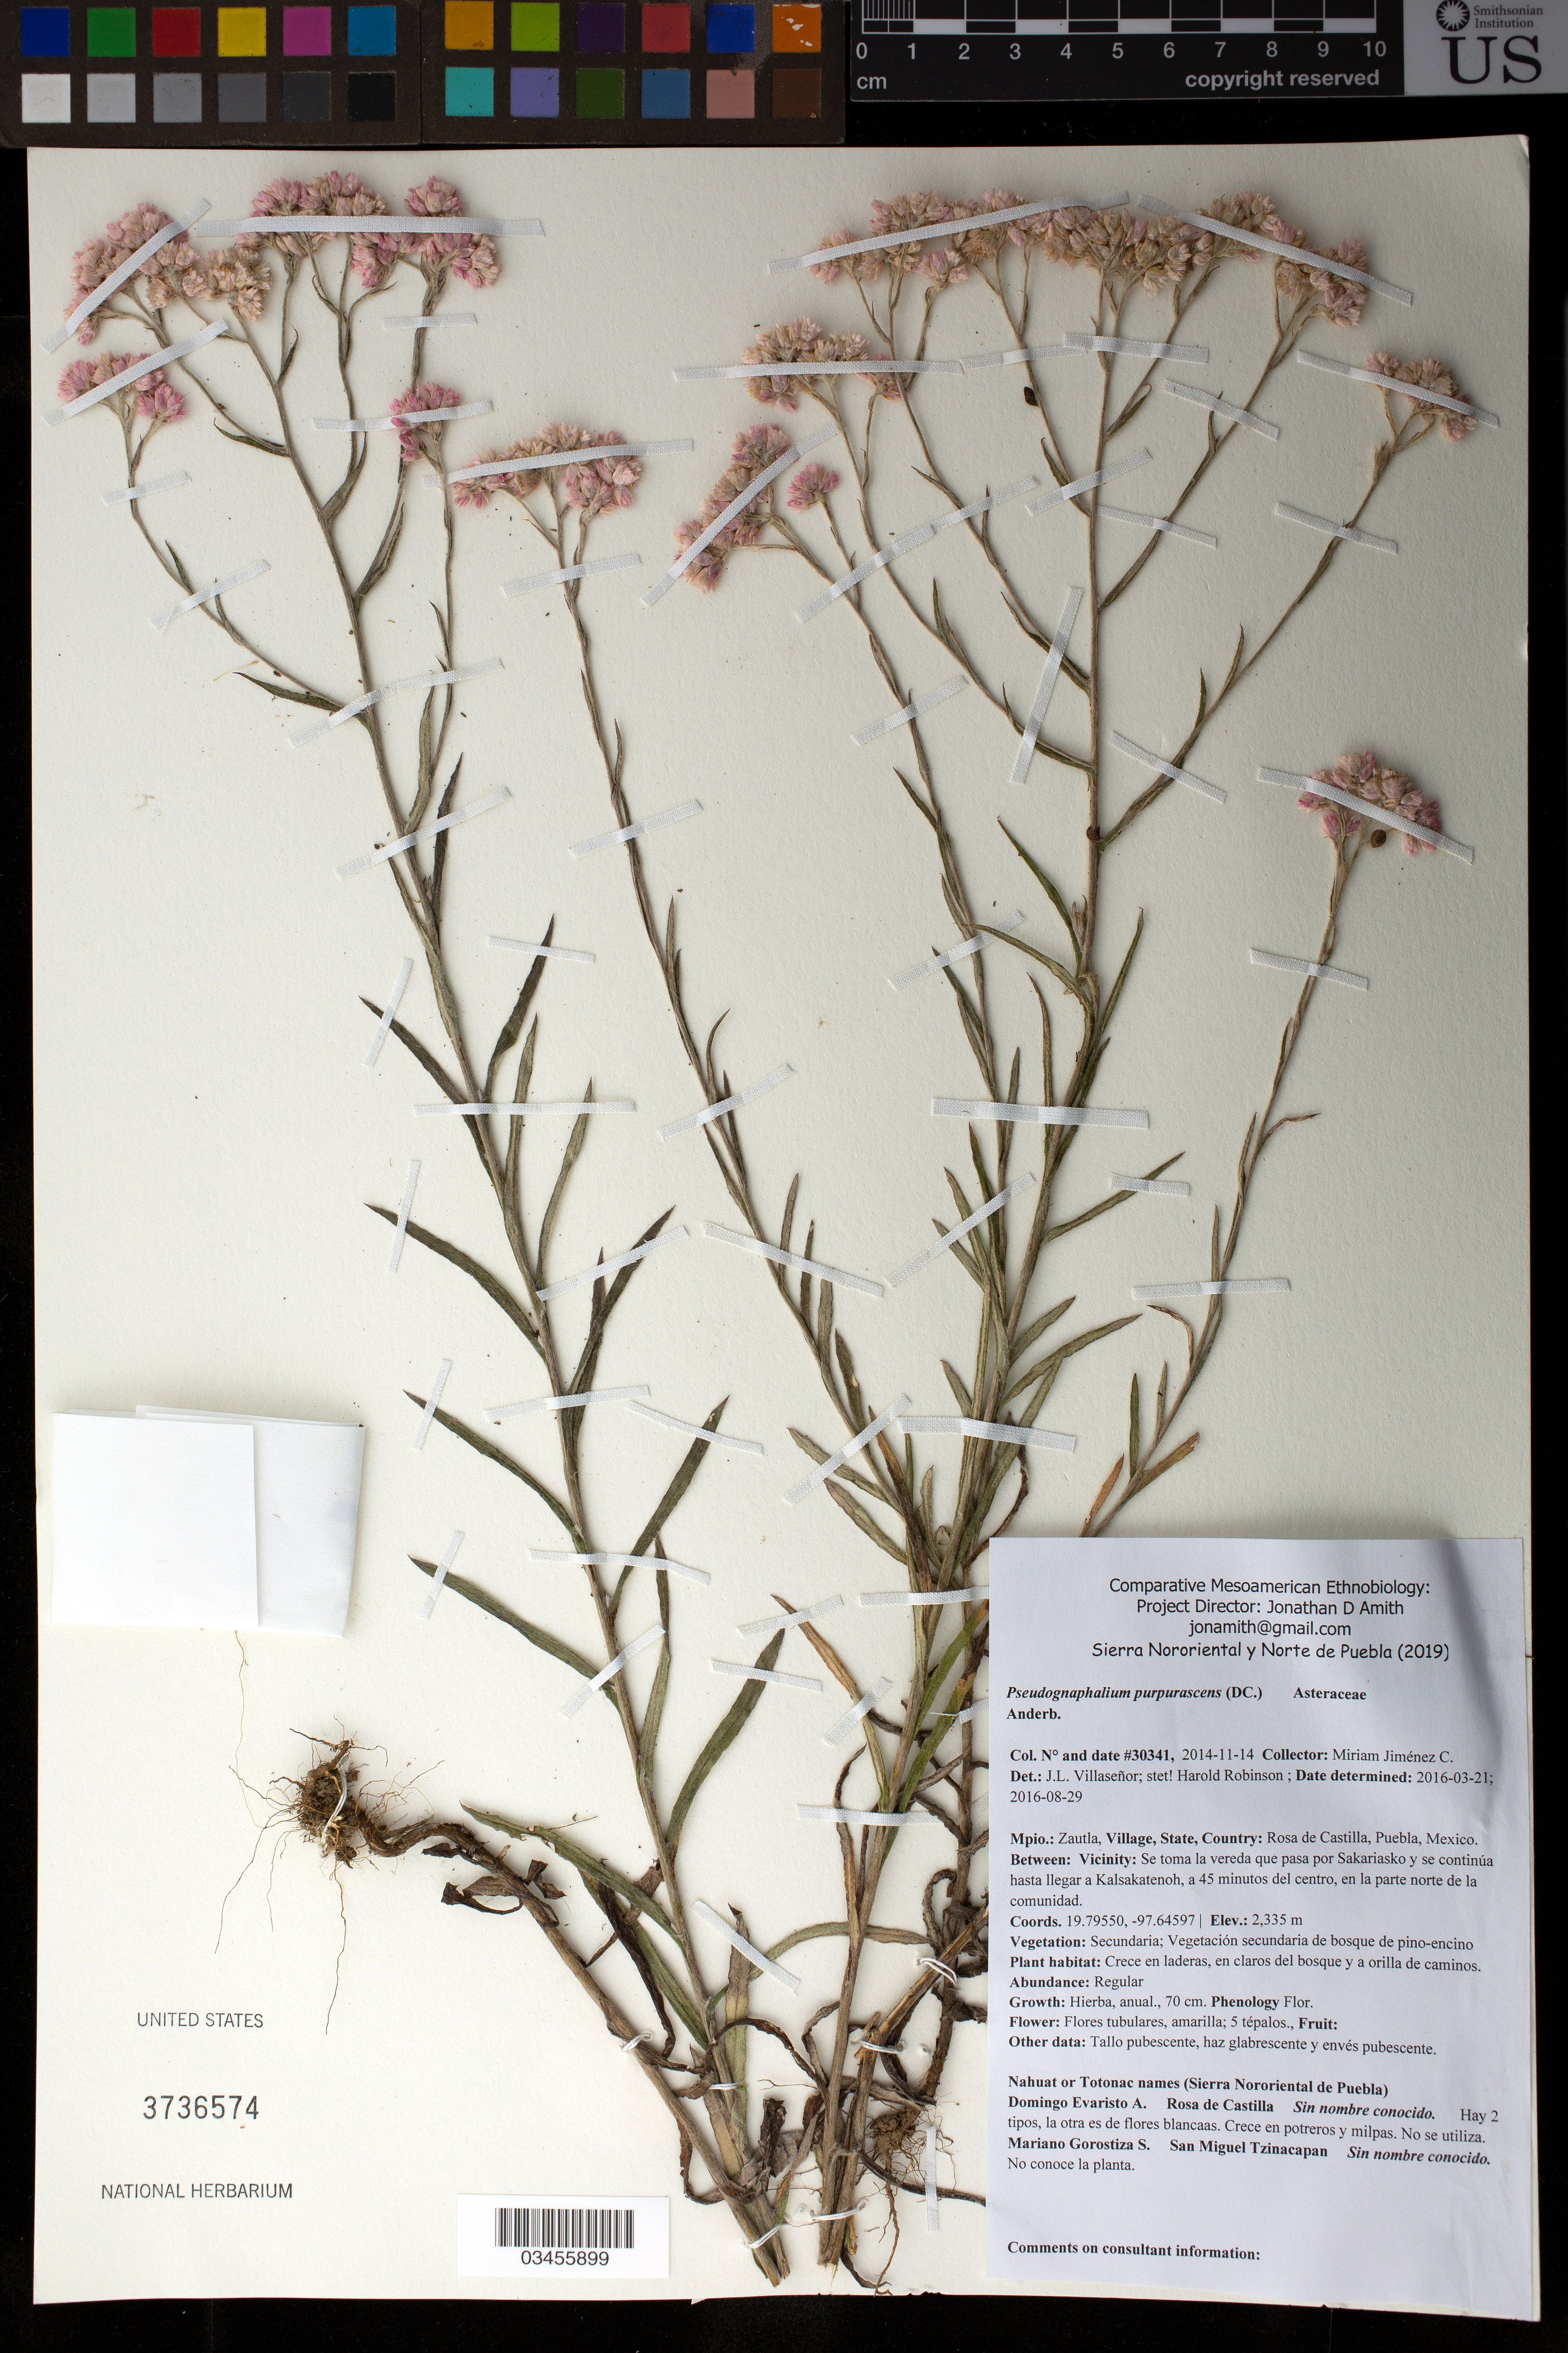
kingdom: Plantae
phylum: Tracheophyta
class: Magnoliopsida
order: Asterales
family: Asteraceae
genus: Pseudognaphalium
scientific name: Pseudognaphalium purpurascens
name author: (DC.) Anderb.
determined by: Robinson, Harold E., (US)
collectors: M. Jiménez Chimil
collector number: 30341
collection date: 2014-11-14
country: México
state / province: Puebla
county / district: Zautla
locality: PUEBLO: Rosa de Castilla; LOCALIDAD EXACTA: Se toma la vereda que pasa por Sakariasko y se continúa hasta llegar a Kalsakatenoh, a 45 minutos del centro, en la parte norte de la comunidad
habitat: Vegetación secundaria de bosque de pino-encino; en laderas, en claros del bosque y a orilla de caminos.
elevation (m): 2335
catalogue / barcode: US 3736574